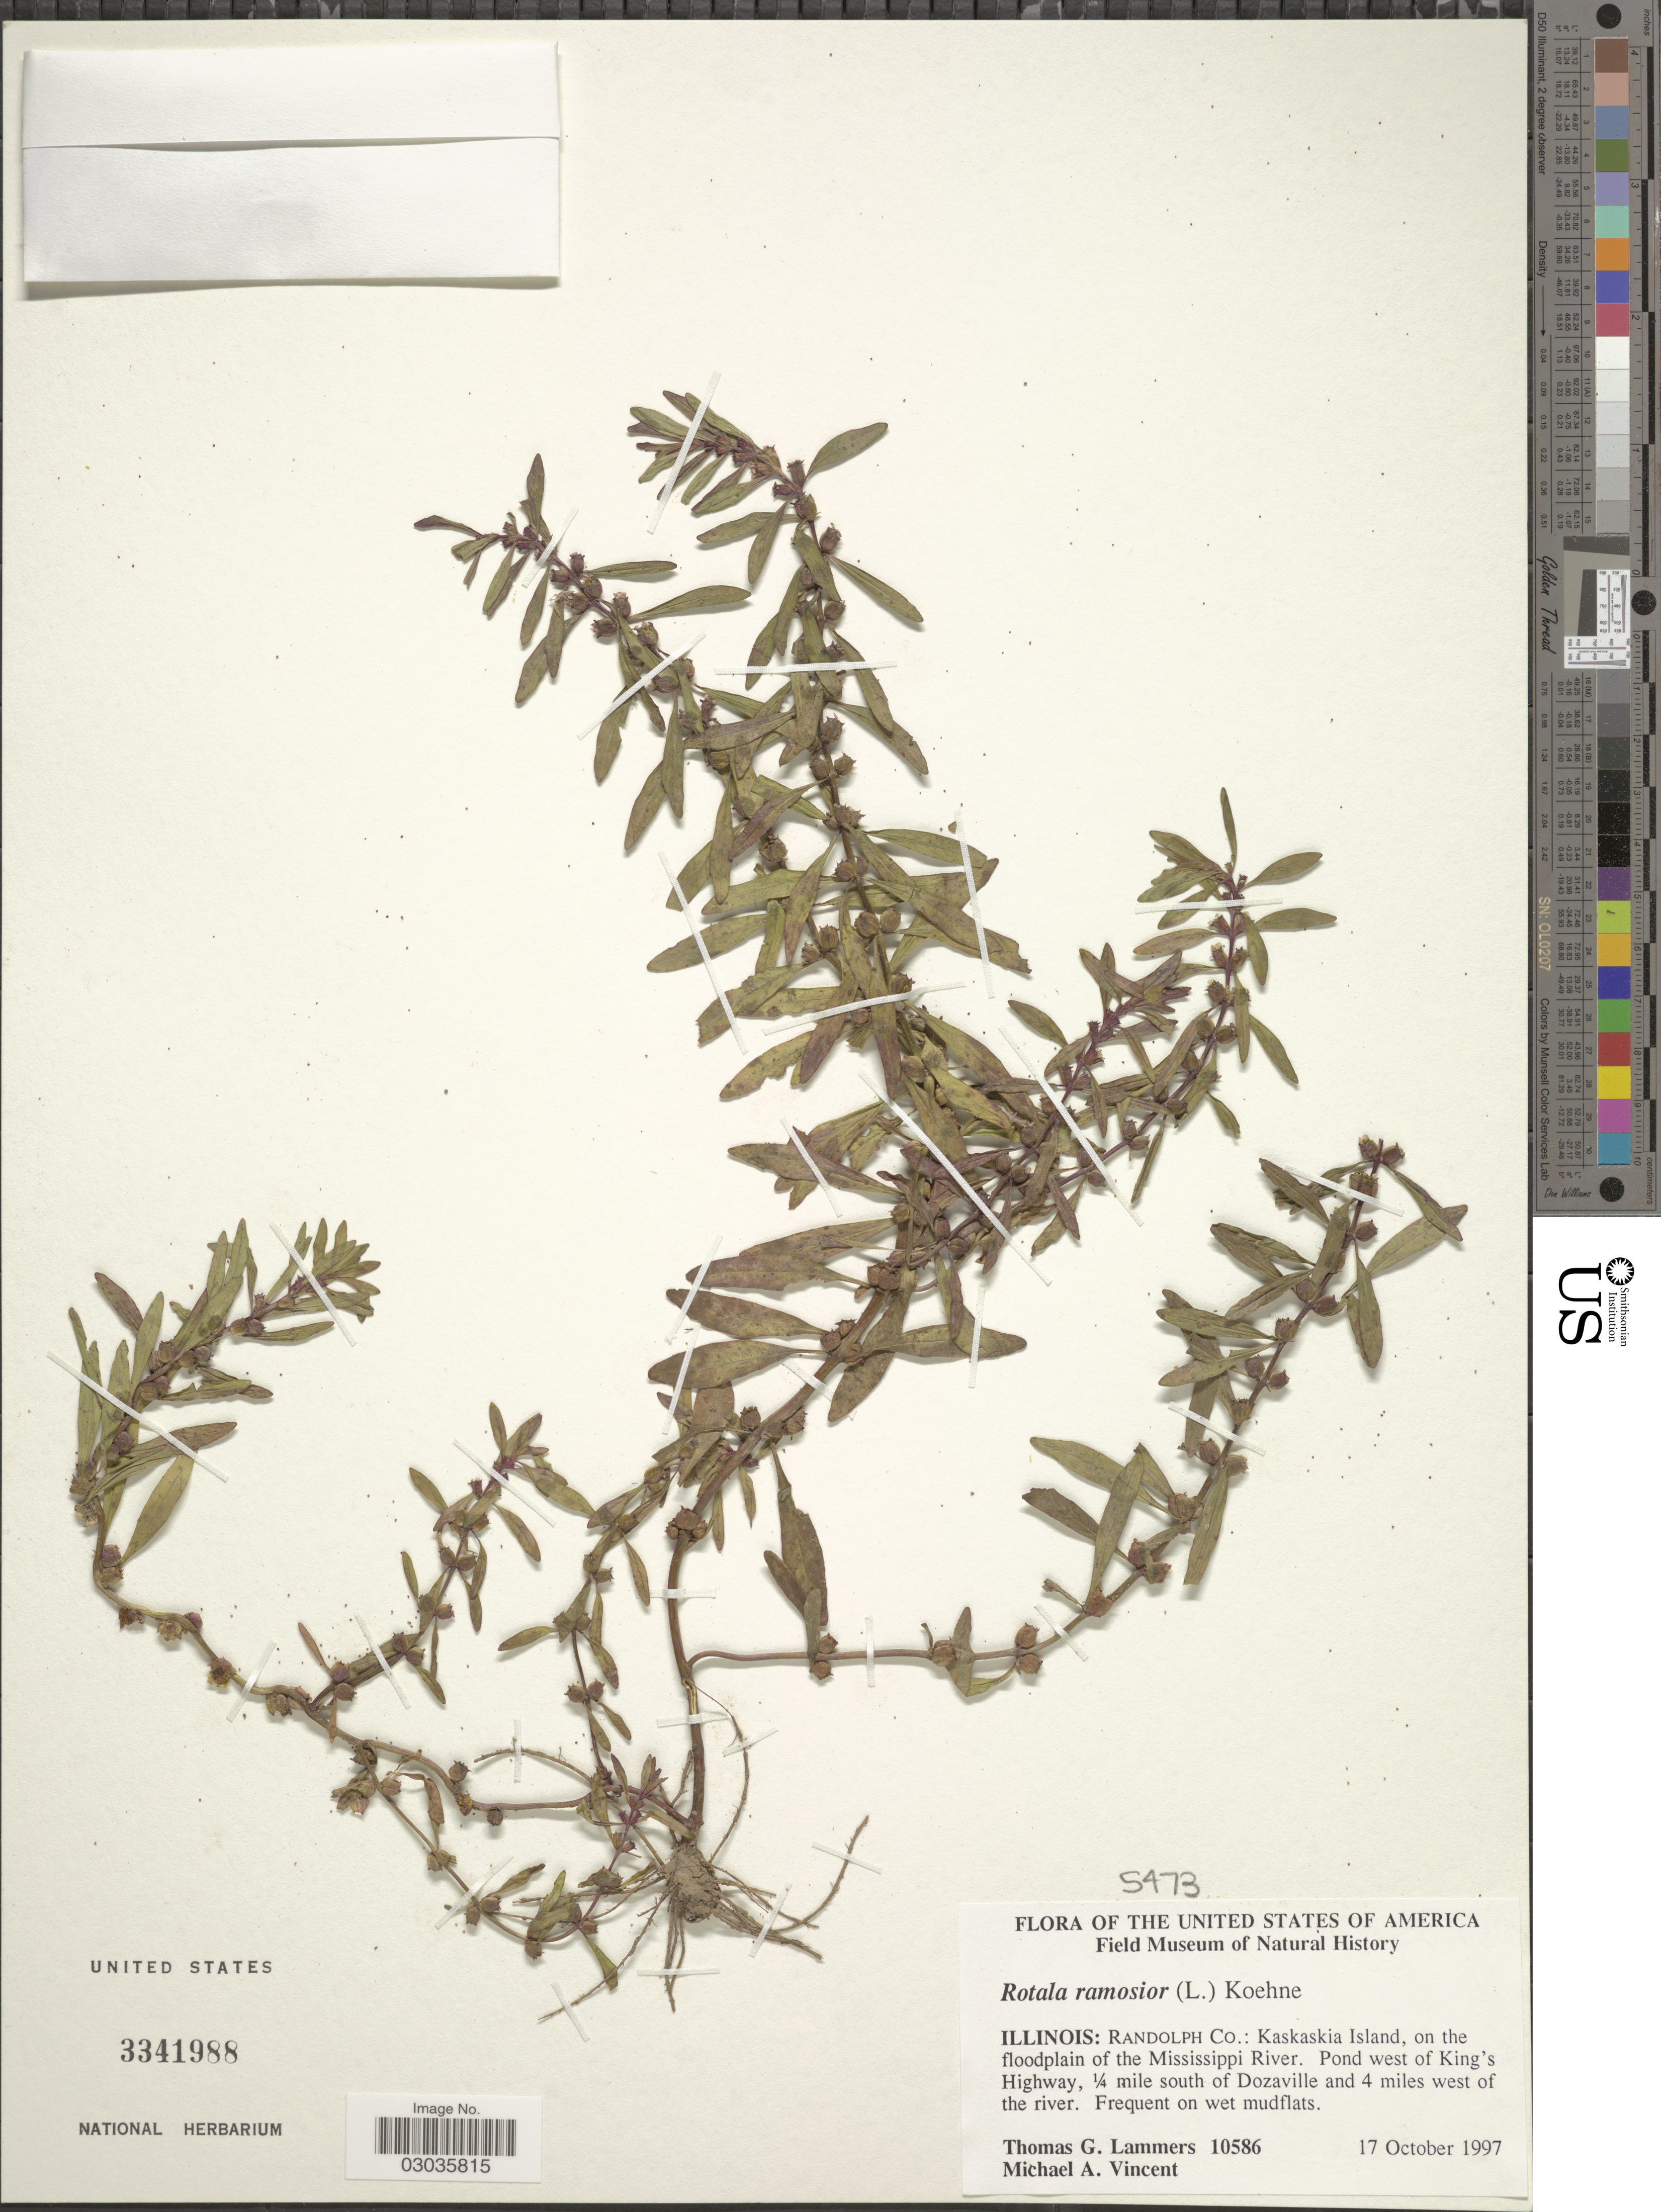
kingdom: Plantae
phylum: Tracheophyta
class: Magnoliopsida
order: Myrtales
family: Lythraceae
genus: Rotala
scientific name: Rotala ramosior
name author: (L.) Koehne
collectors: T. G. Lammers & M. A. Vincent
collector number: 10586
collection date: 1997-10-17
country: United States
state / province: Illinois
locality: Randolph Co.: Kaskaskia Island, on the floodplain of the Mississippi River. Pond west of King's Highway, ¼ mile south of Dozaville and 4 miles west of the river.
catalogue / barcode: US 3341988